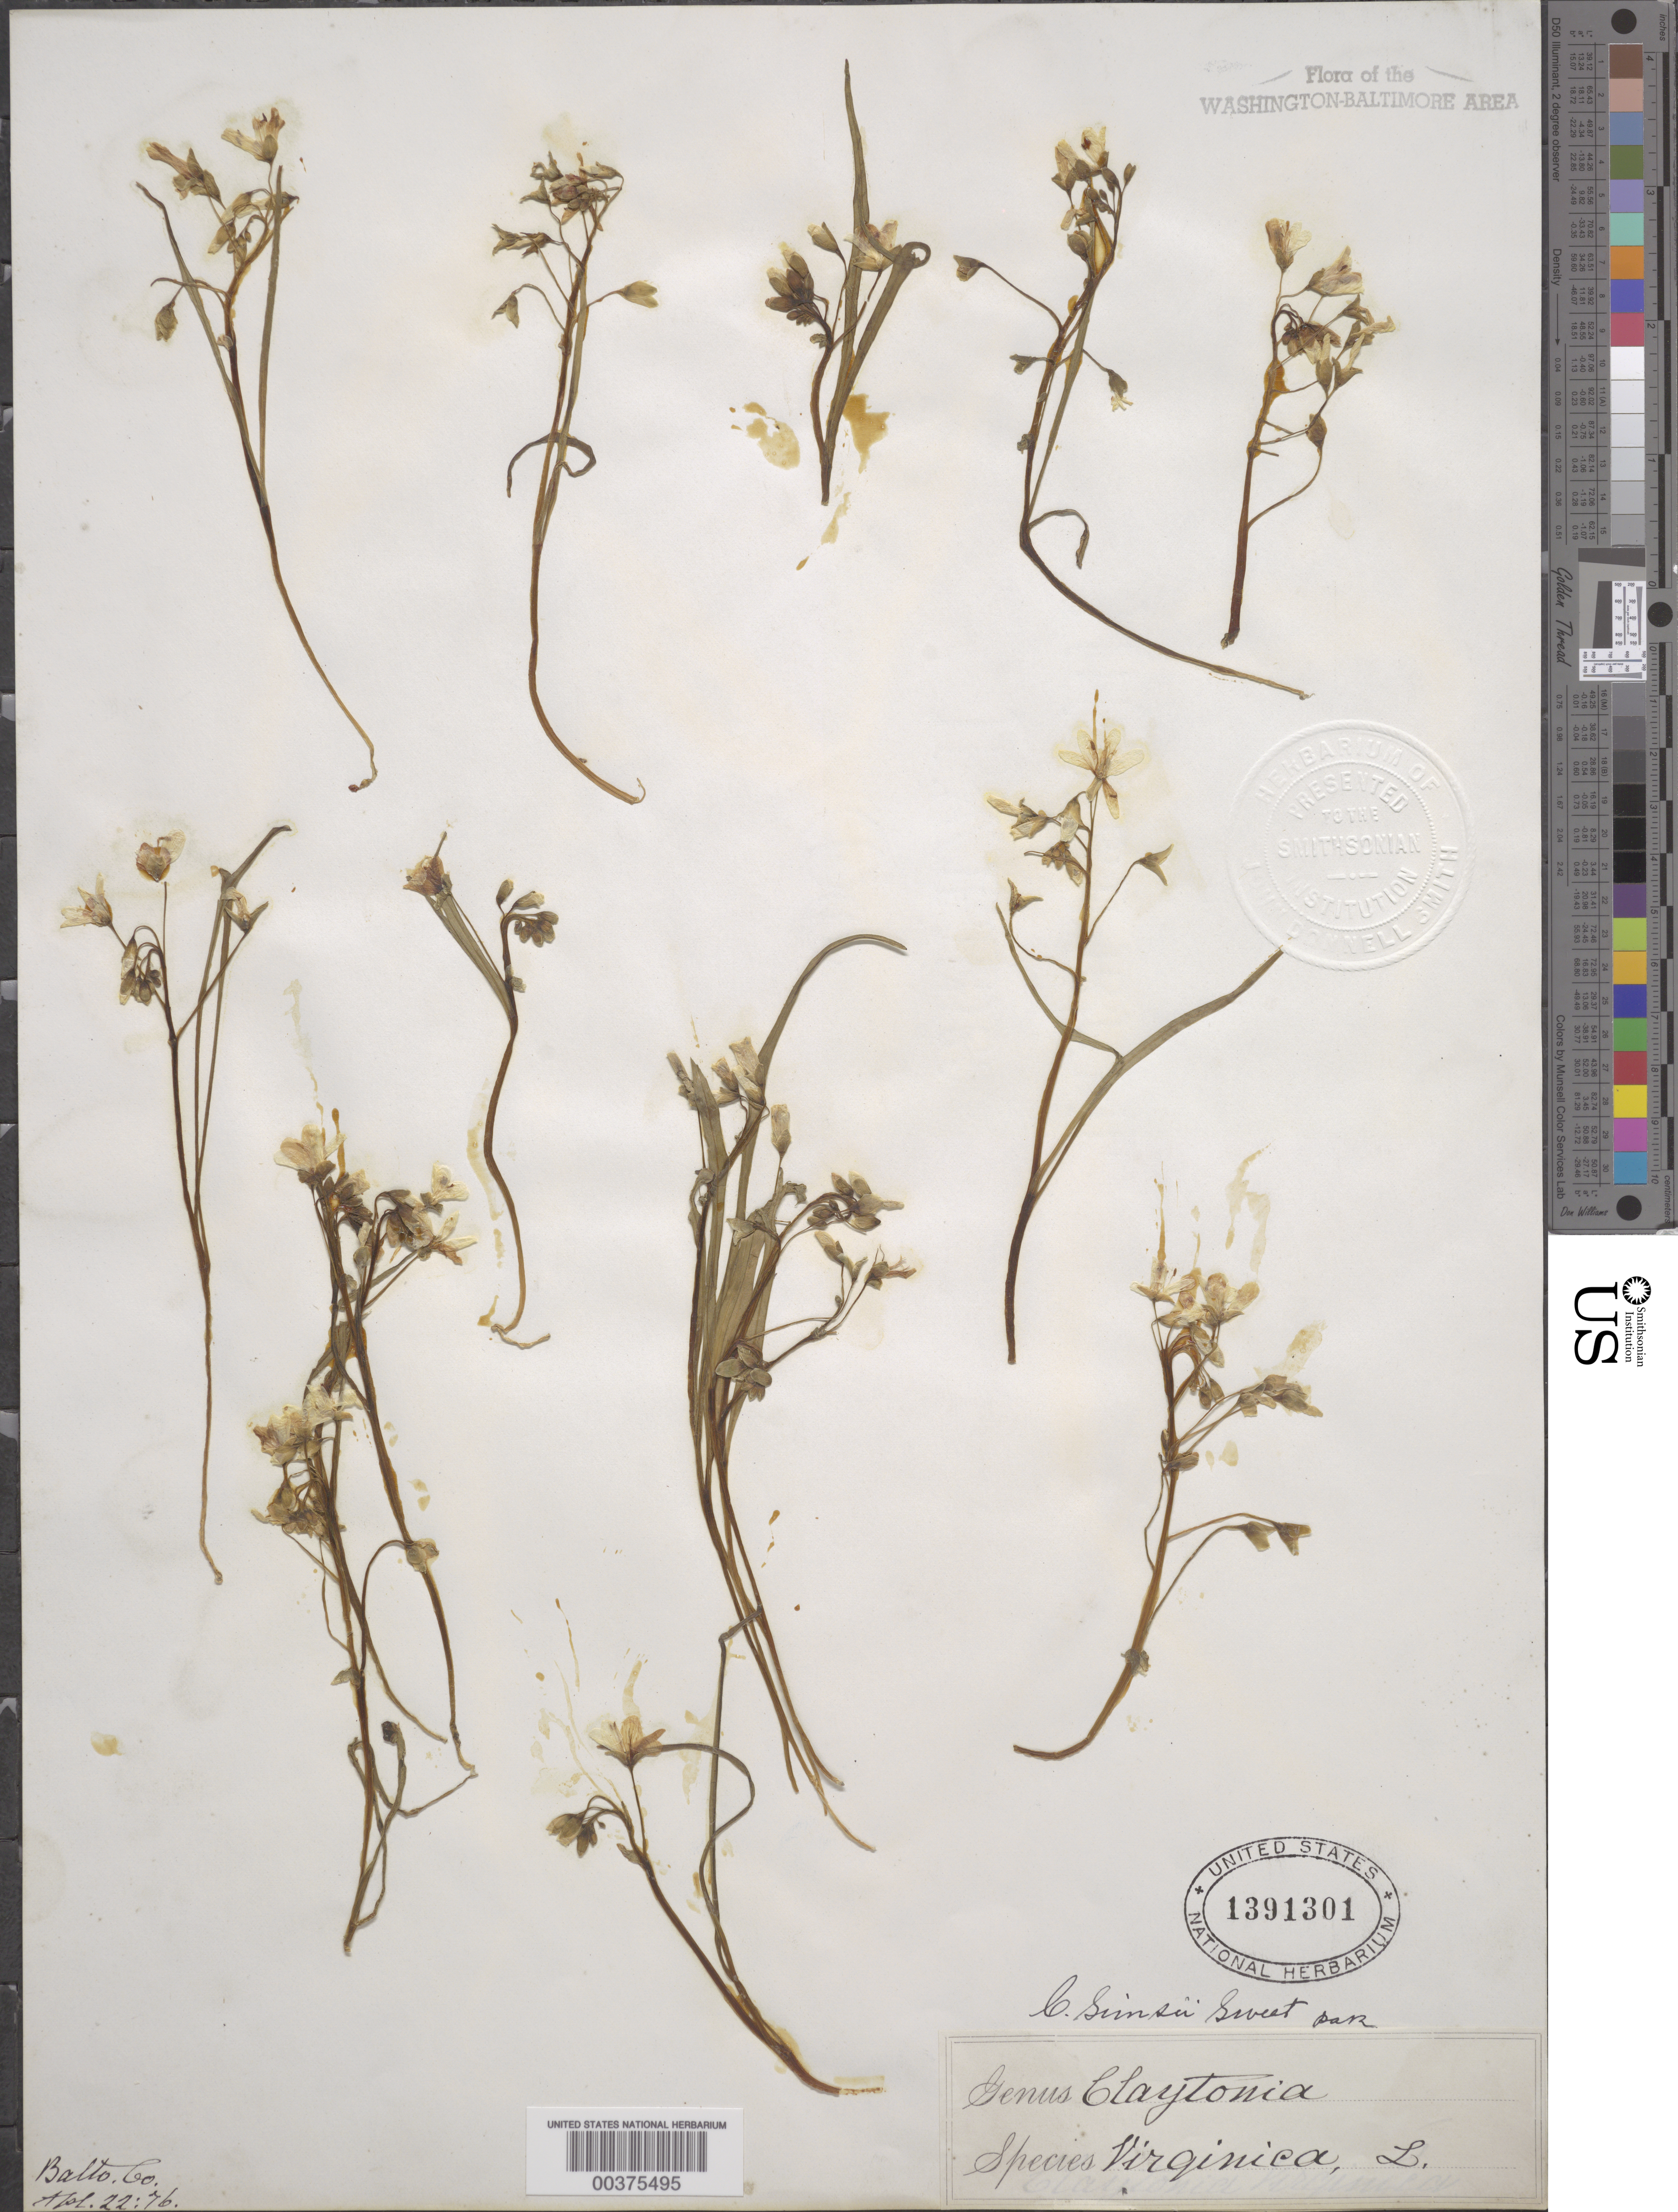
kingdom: Plantae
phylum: Tracheophyta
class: Magnoliopsida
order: Caryophyllales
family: Montiaceae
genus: Claytonia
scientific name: Claytonia virginica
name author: L.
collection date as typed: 22 Apr 1876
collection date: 1876-04-22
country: United States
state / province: Maryland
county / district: Baltimore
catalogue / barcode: US 1391301